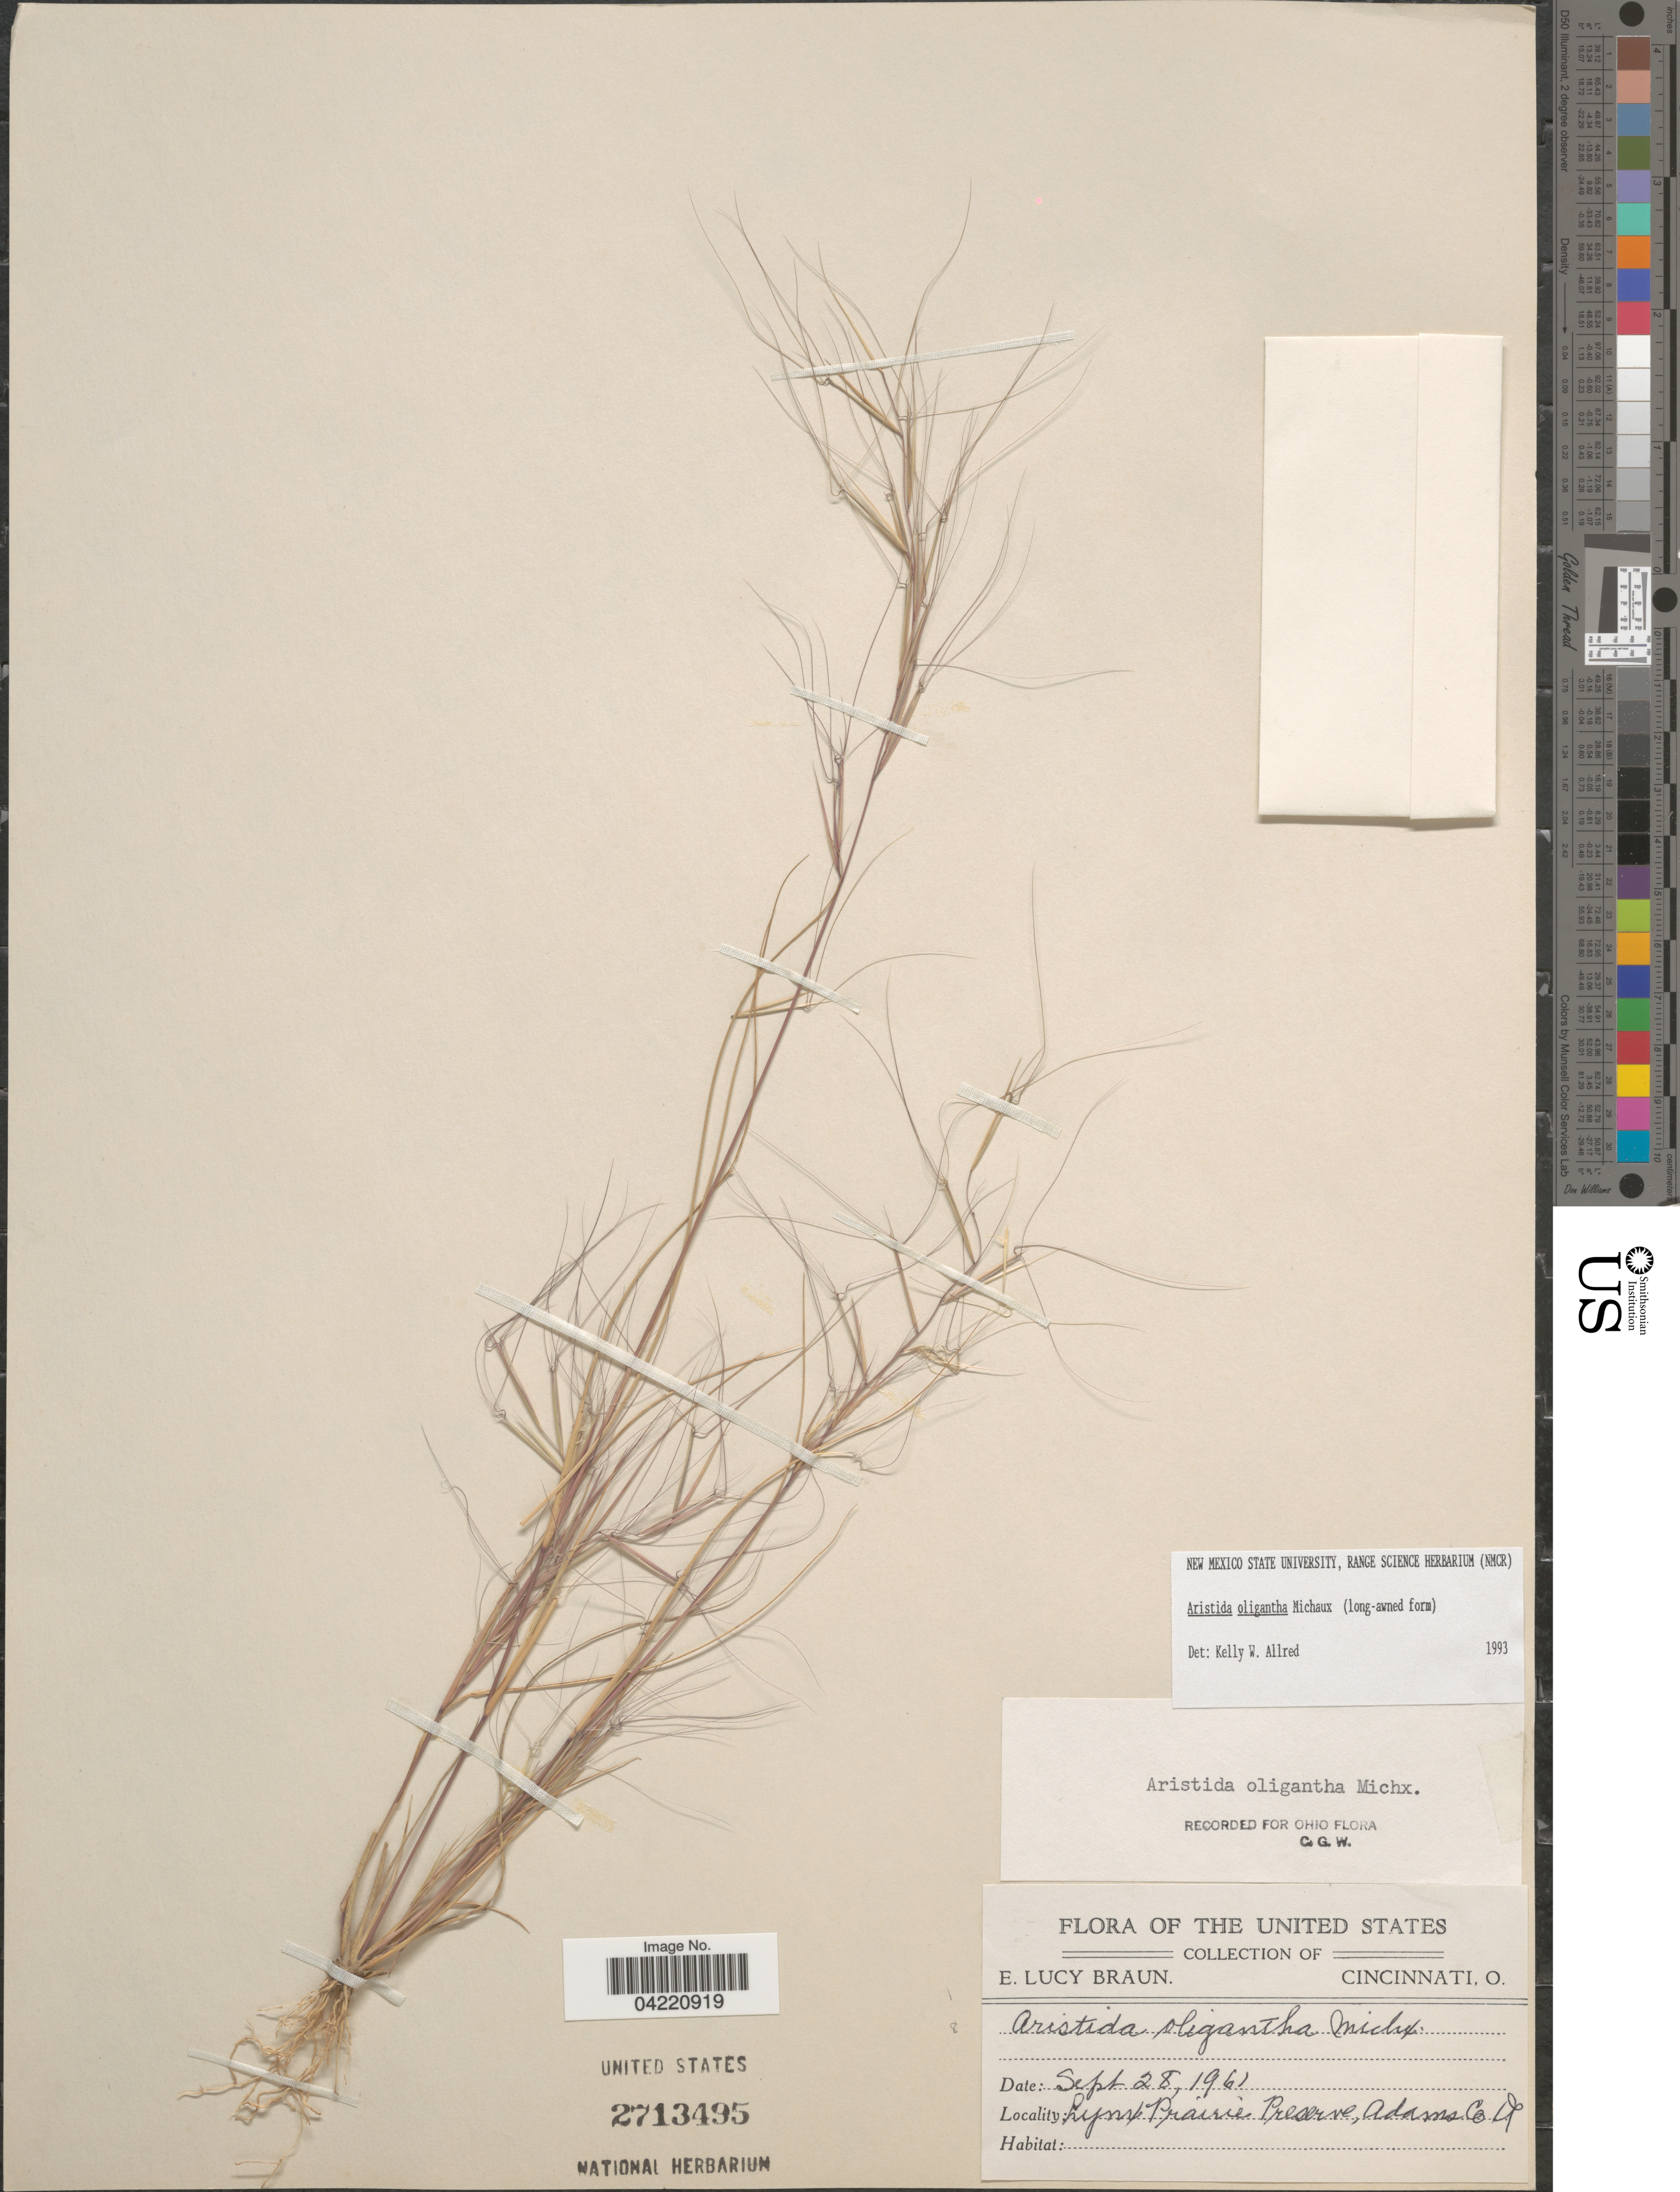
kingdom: Plantae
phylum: Tracheophyta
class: Liliopsida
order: Poales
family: Poaceae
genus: Aristida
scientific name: Aristida oligantha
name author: Michx.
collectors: E. L. Braun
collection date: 1961-09-28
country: United States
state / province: Ohio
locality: Lynx Prairie Preserve, Adams Co.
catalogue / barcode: US 2713495